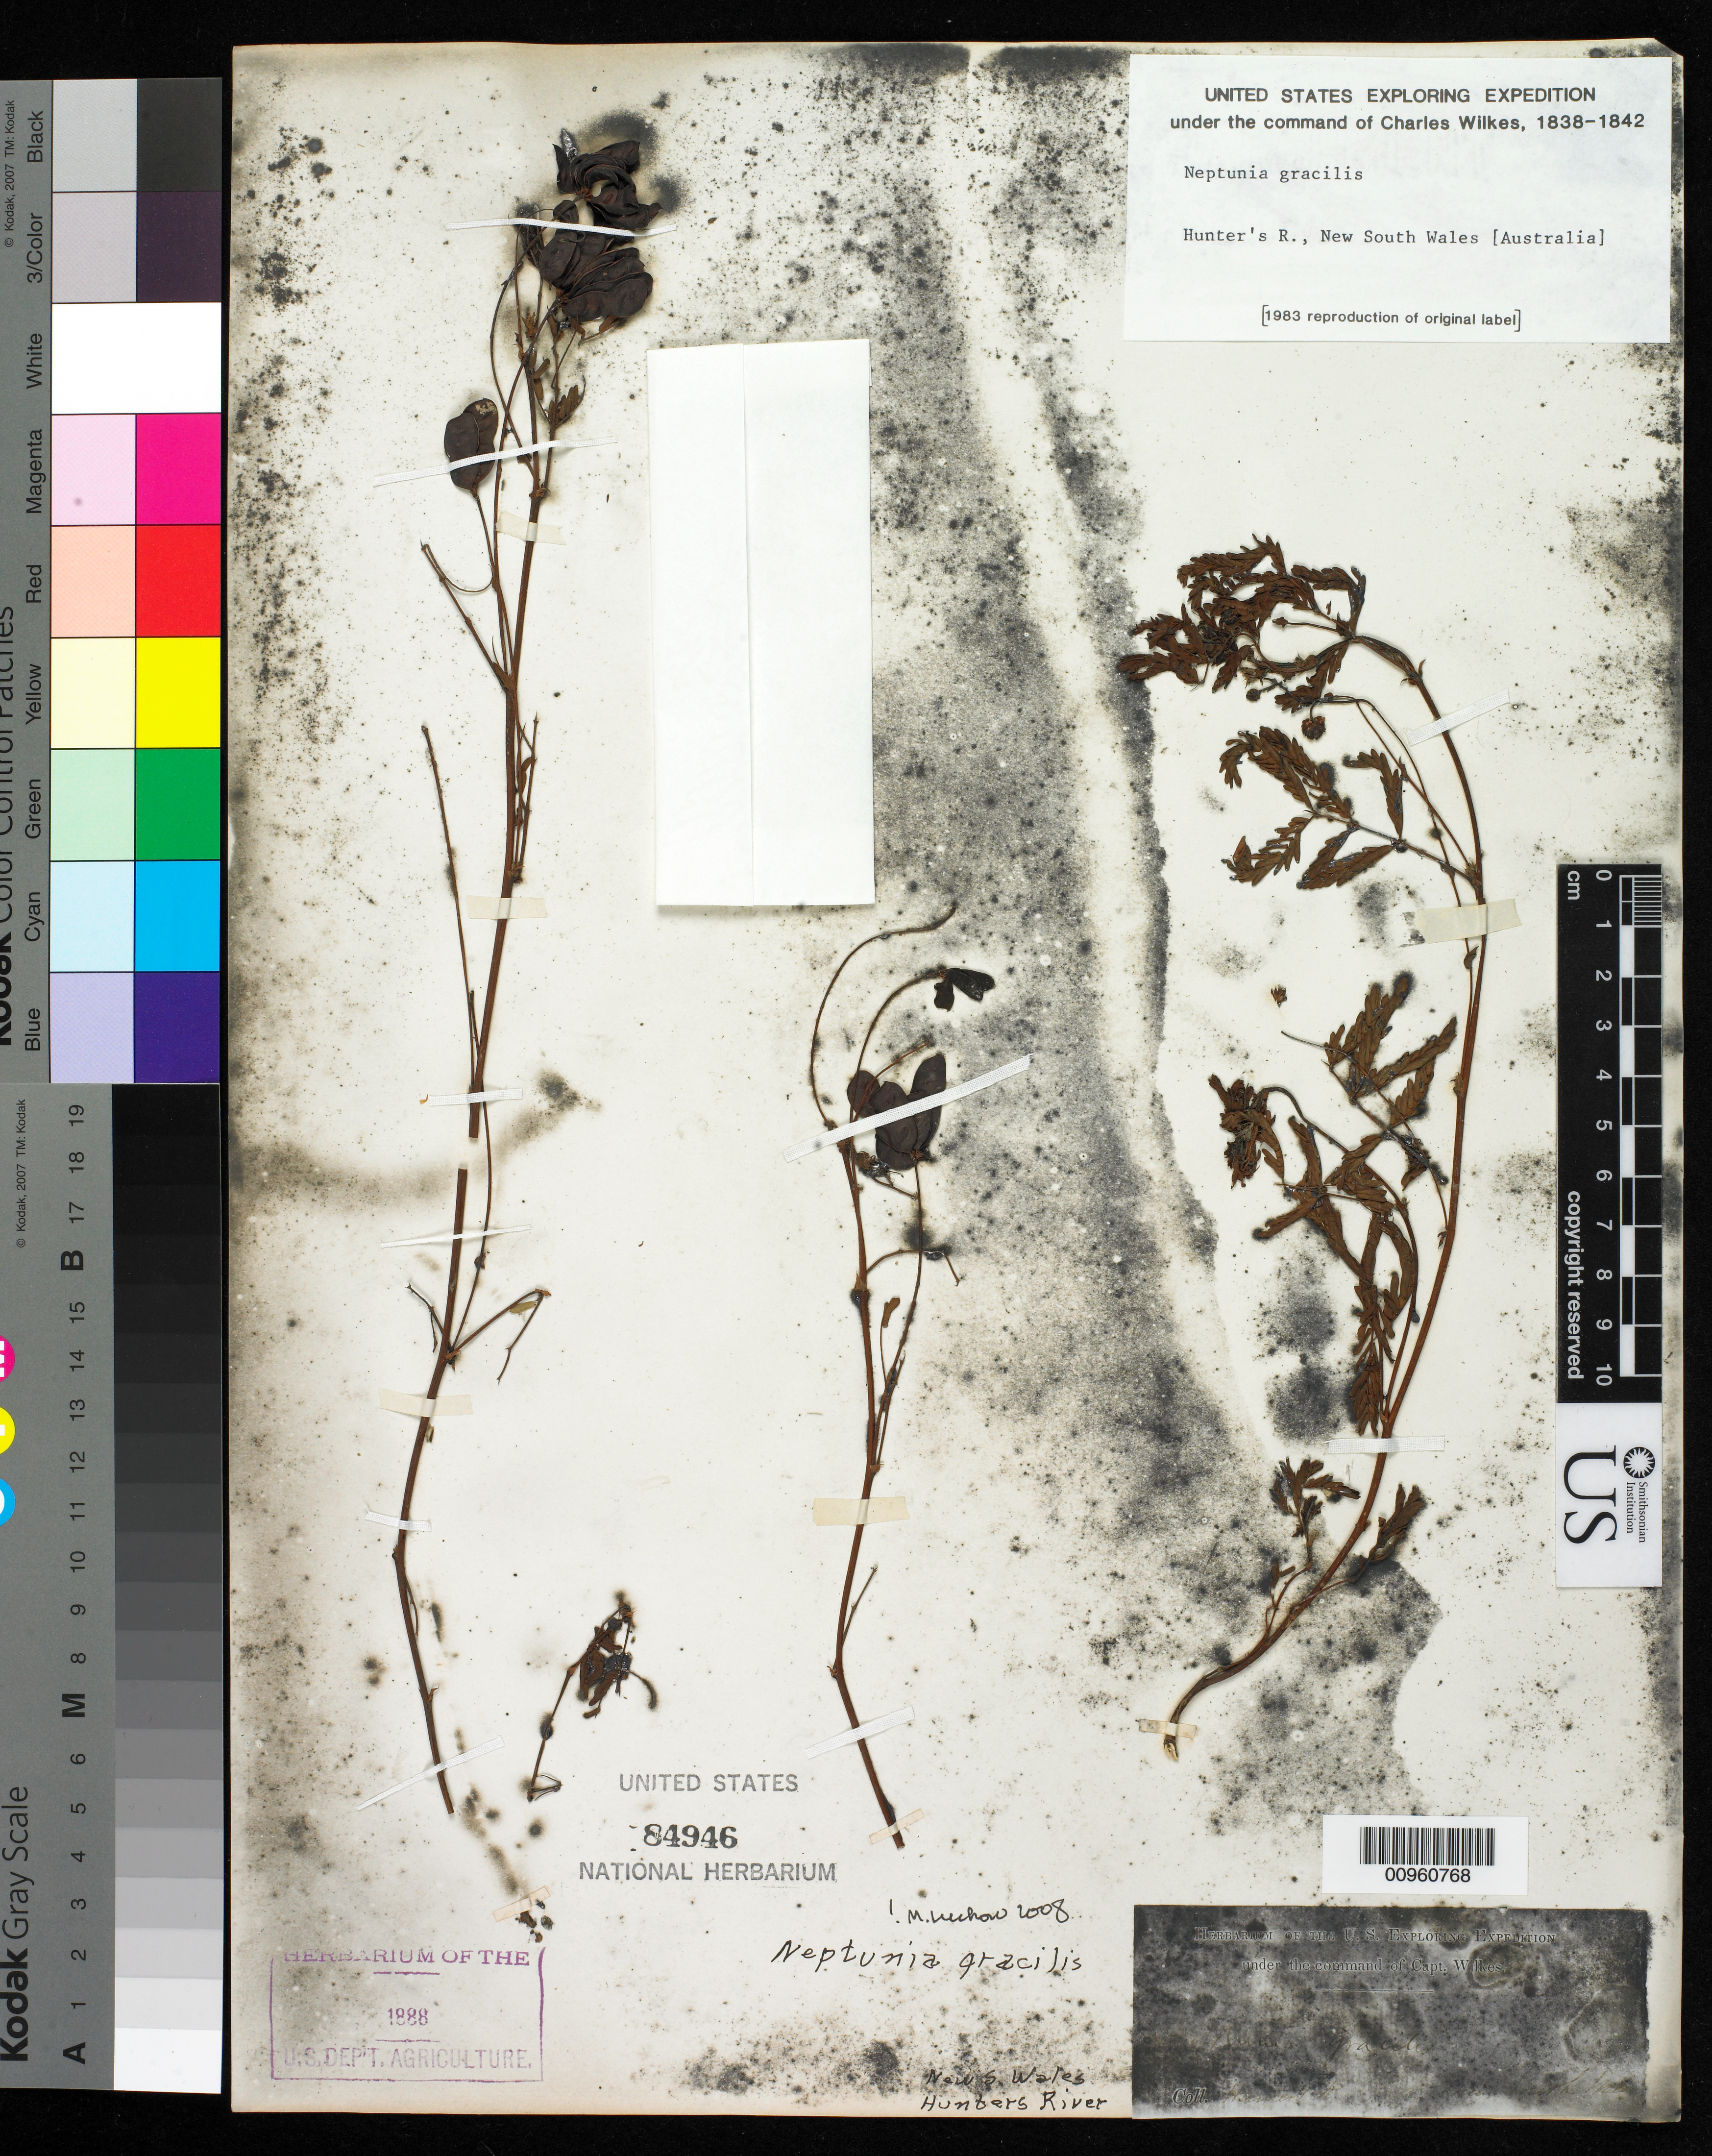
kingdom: Plantae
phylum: Tracheophyta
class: Magnoliopsida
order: Fabales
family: Fabaceae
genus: Neptunia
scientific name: Neptunia gracilis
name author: Benth.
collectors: Wilkes Explor. Exped.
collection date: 1838/1842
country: Australia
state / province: New South Wales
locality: Hunter's River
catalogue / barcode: US 84946